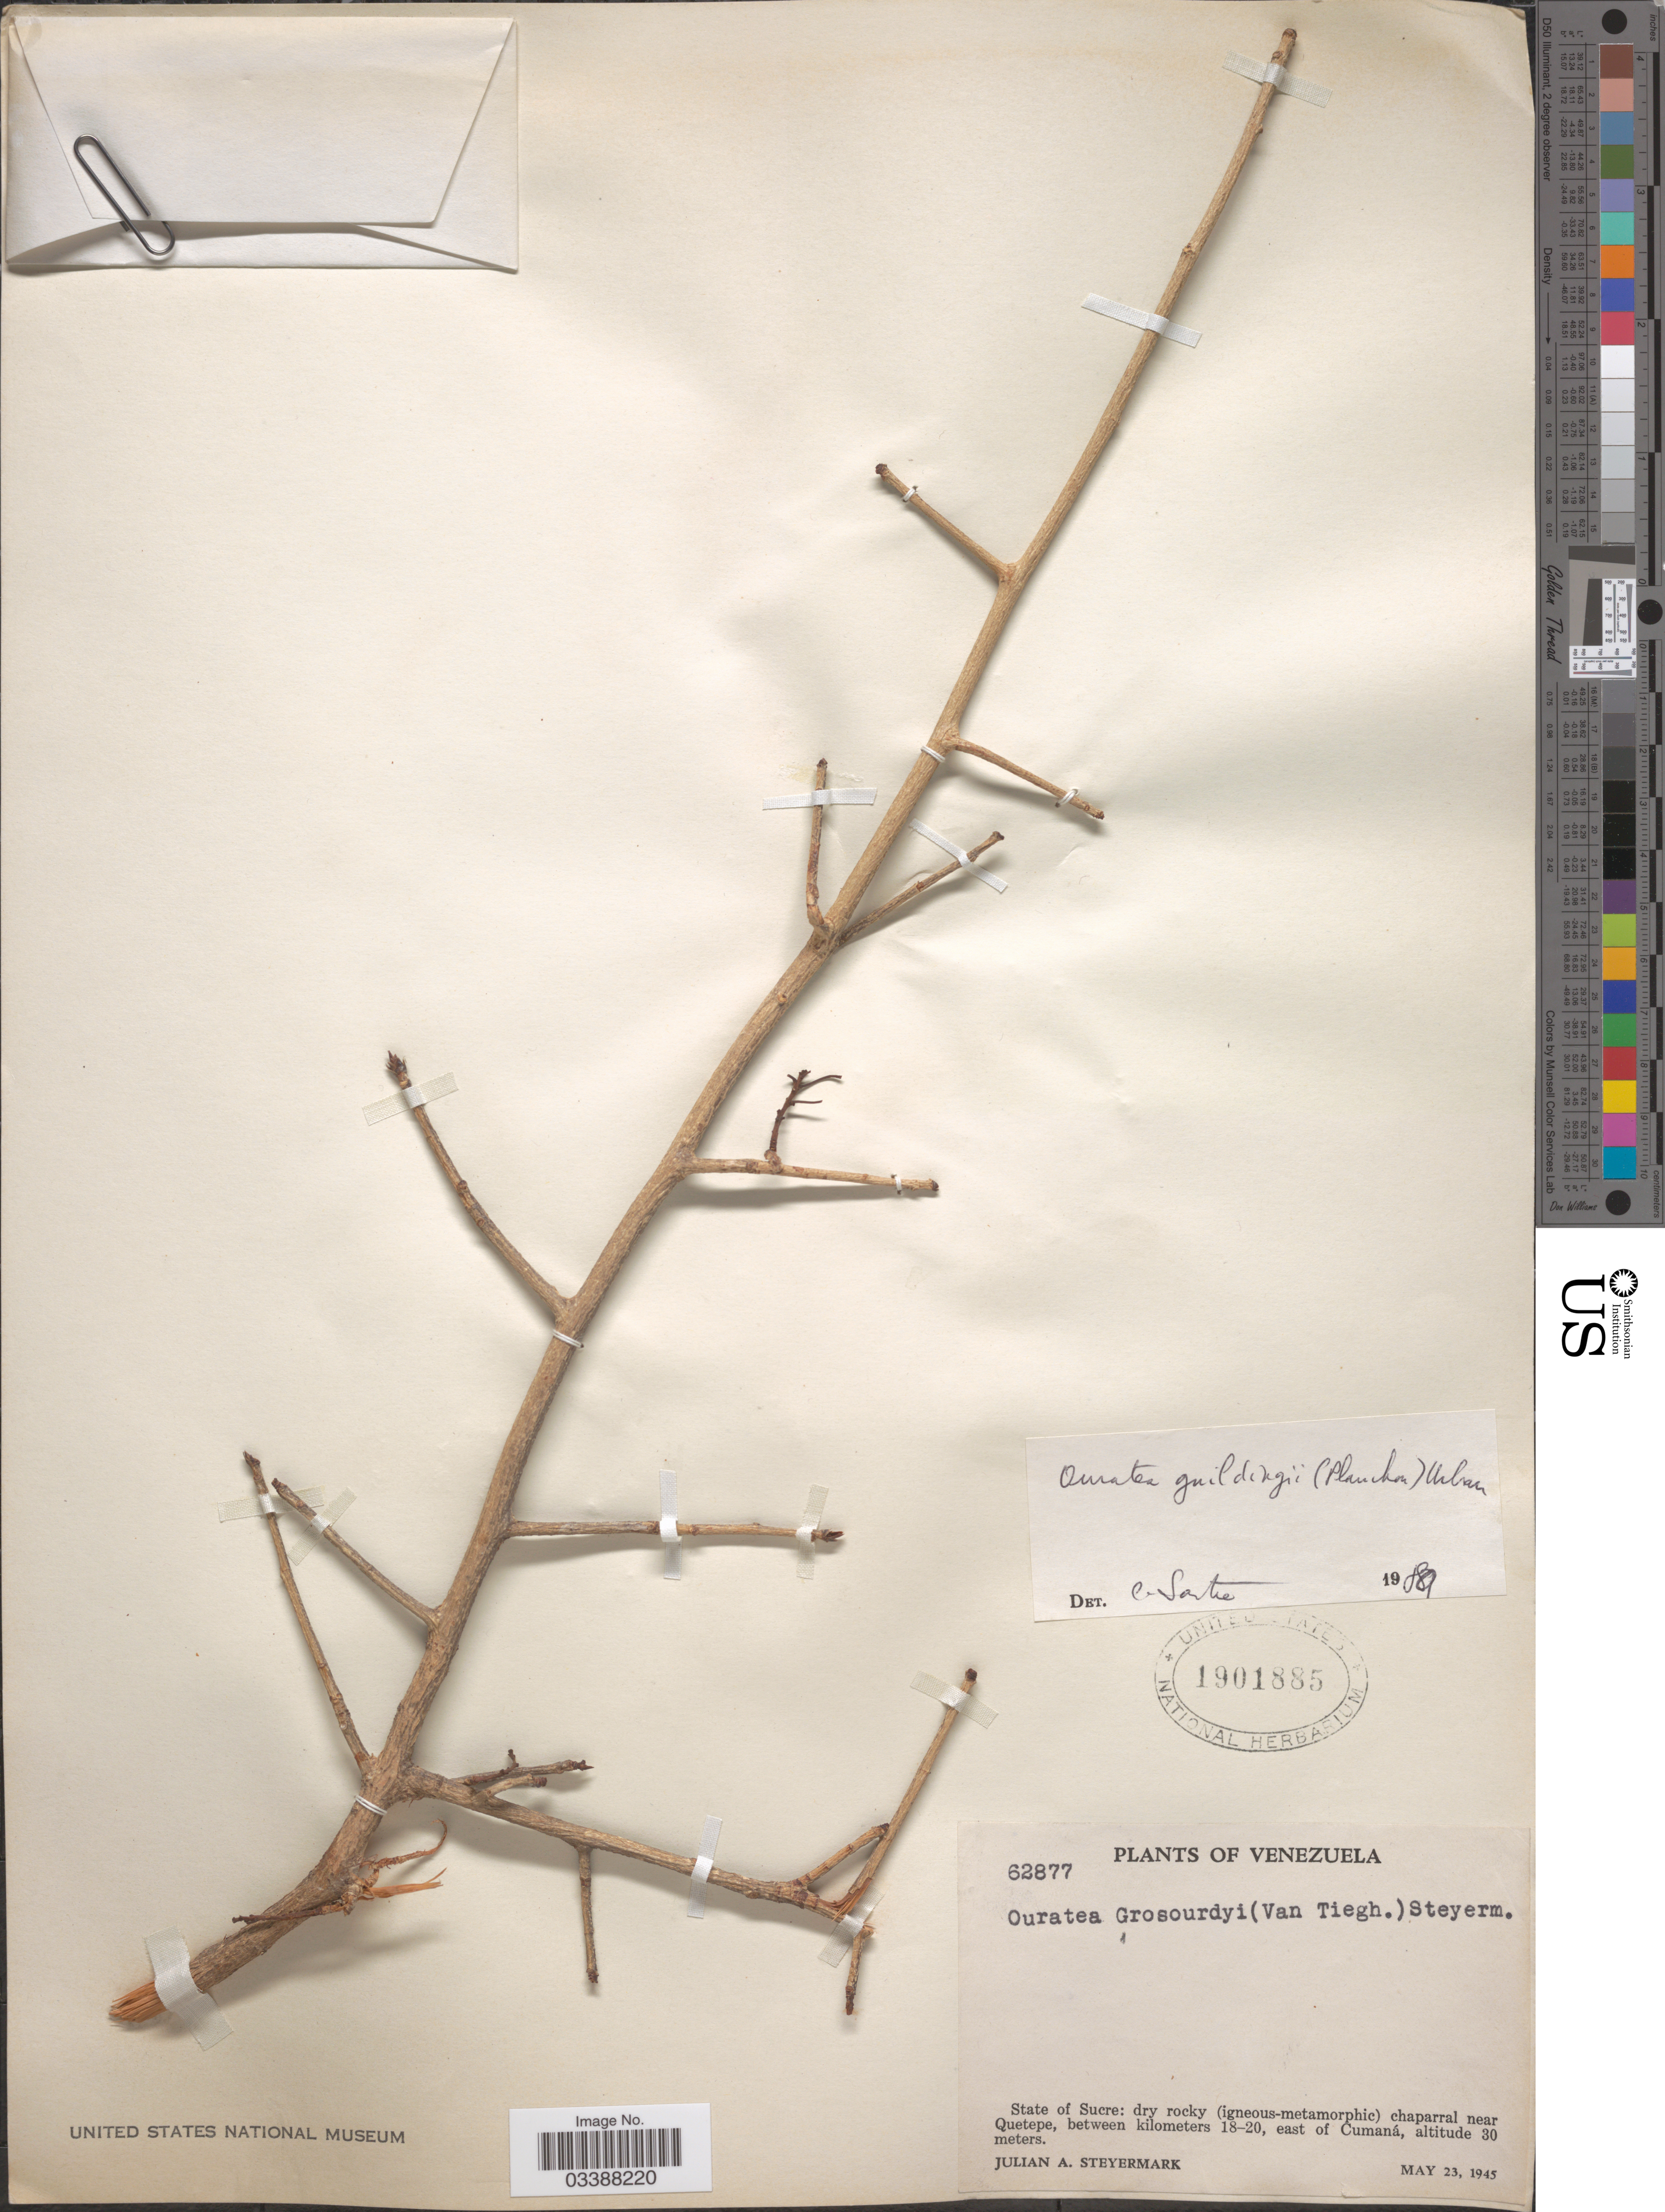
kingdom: Plantae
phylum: Tracheophyta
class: Magnoliopsida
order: Malpighiales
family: Ochnaceae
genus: Ouratea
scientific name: Ouratea guildingii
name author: (Planch.) Urb.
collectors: J. Steyermark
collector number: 62877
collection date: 1945-05-23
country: Venezuela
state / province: Sucre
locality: Chaparral near Quetepe, between kilometers 18-20, east of Cumaná.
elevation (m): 30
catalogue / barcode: US 1901885